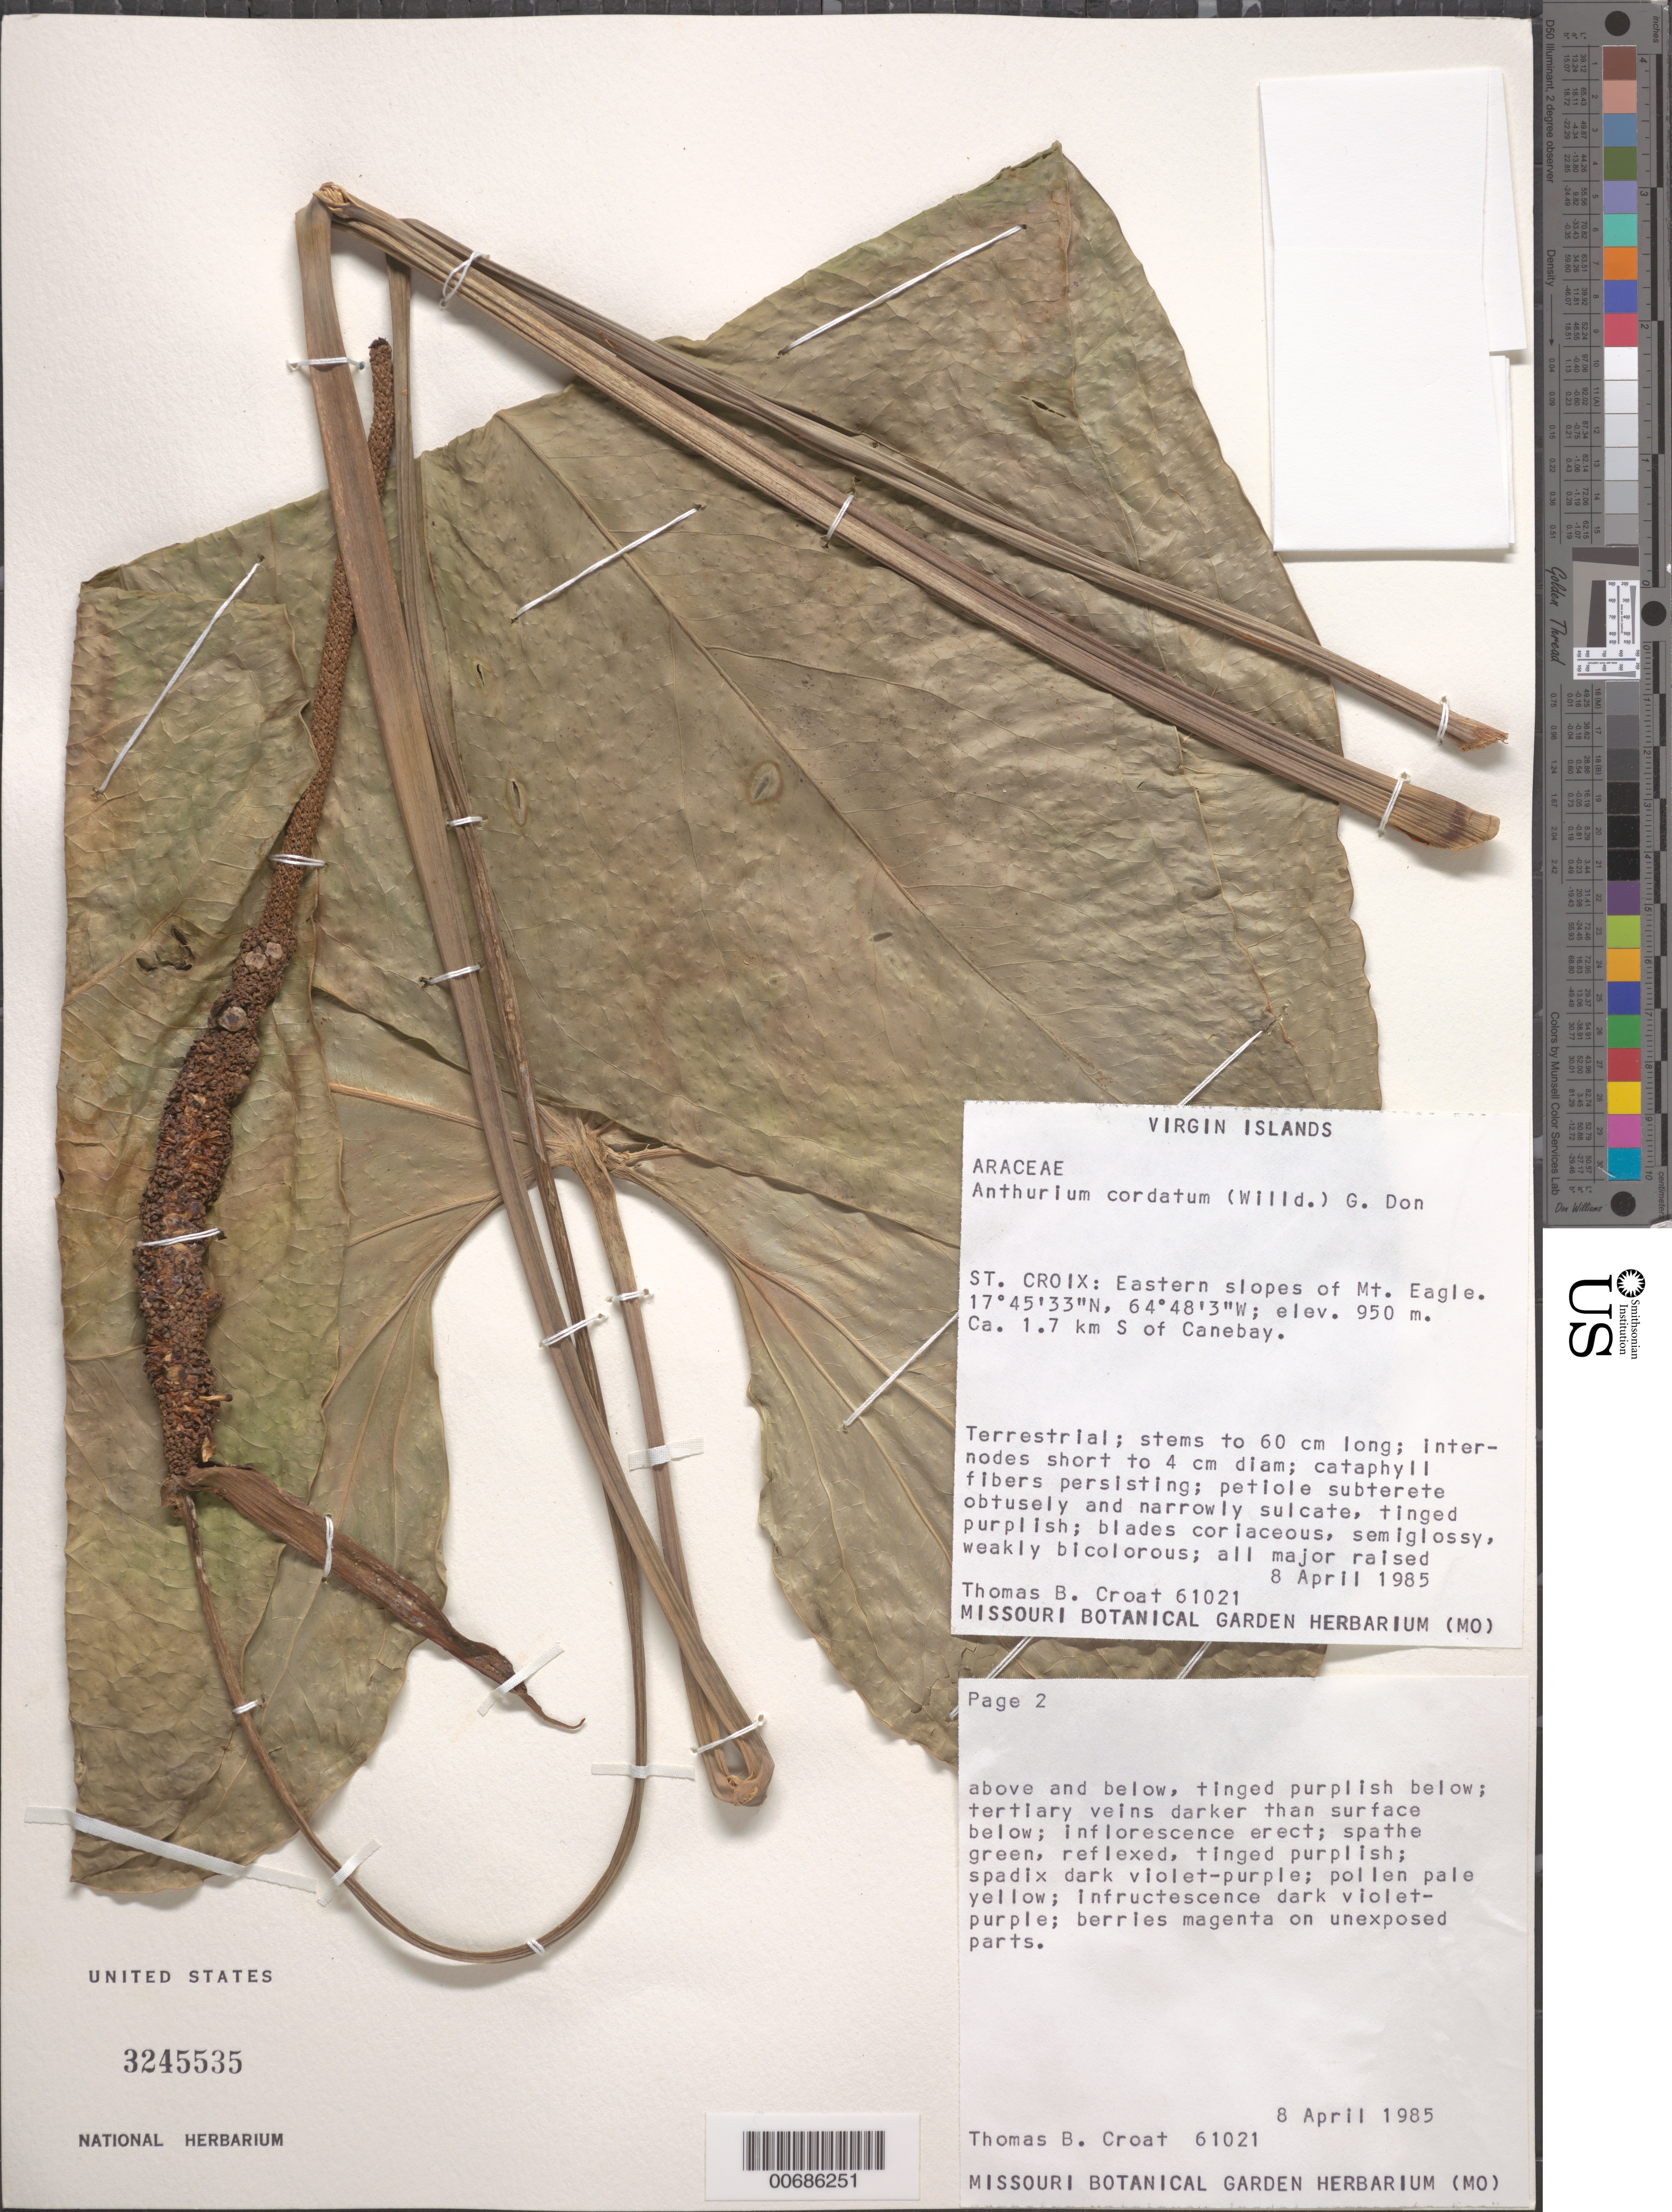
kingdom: Plantae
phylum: Tracheophyta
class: Liliopsida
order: Alismatales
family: Araceae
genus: Anthurium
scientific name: Anthurium cordatum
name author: (L.) Schott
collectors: T. B. Croat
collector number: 61021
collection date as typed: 08 Apr 1985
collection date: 1985-04-08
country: U.S. Virgin Islands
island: St. Croix Island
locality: E slopes of Mt. Eagle; Ca. 1.7 km S of Canebay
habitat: terrestrial;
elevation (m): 950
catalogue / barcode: US 3245535